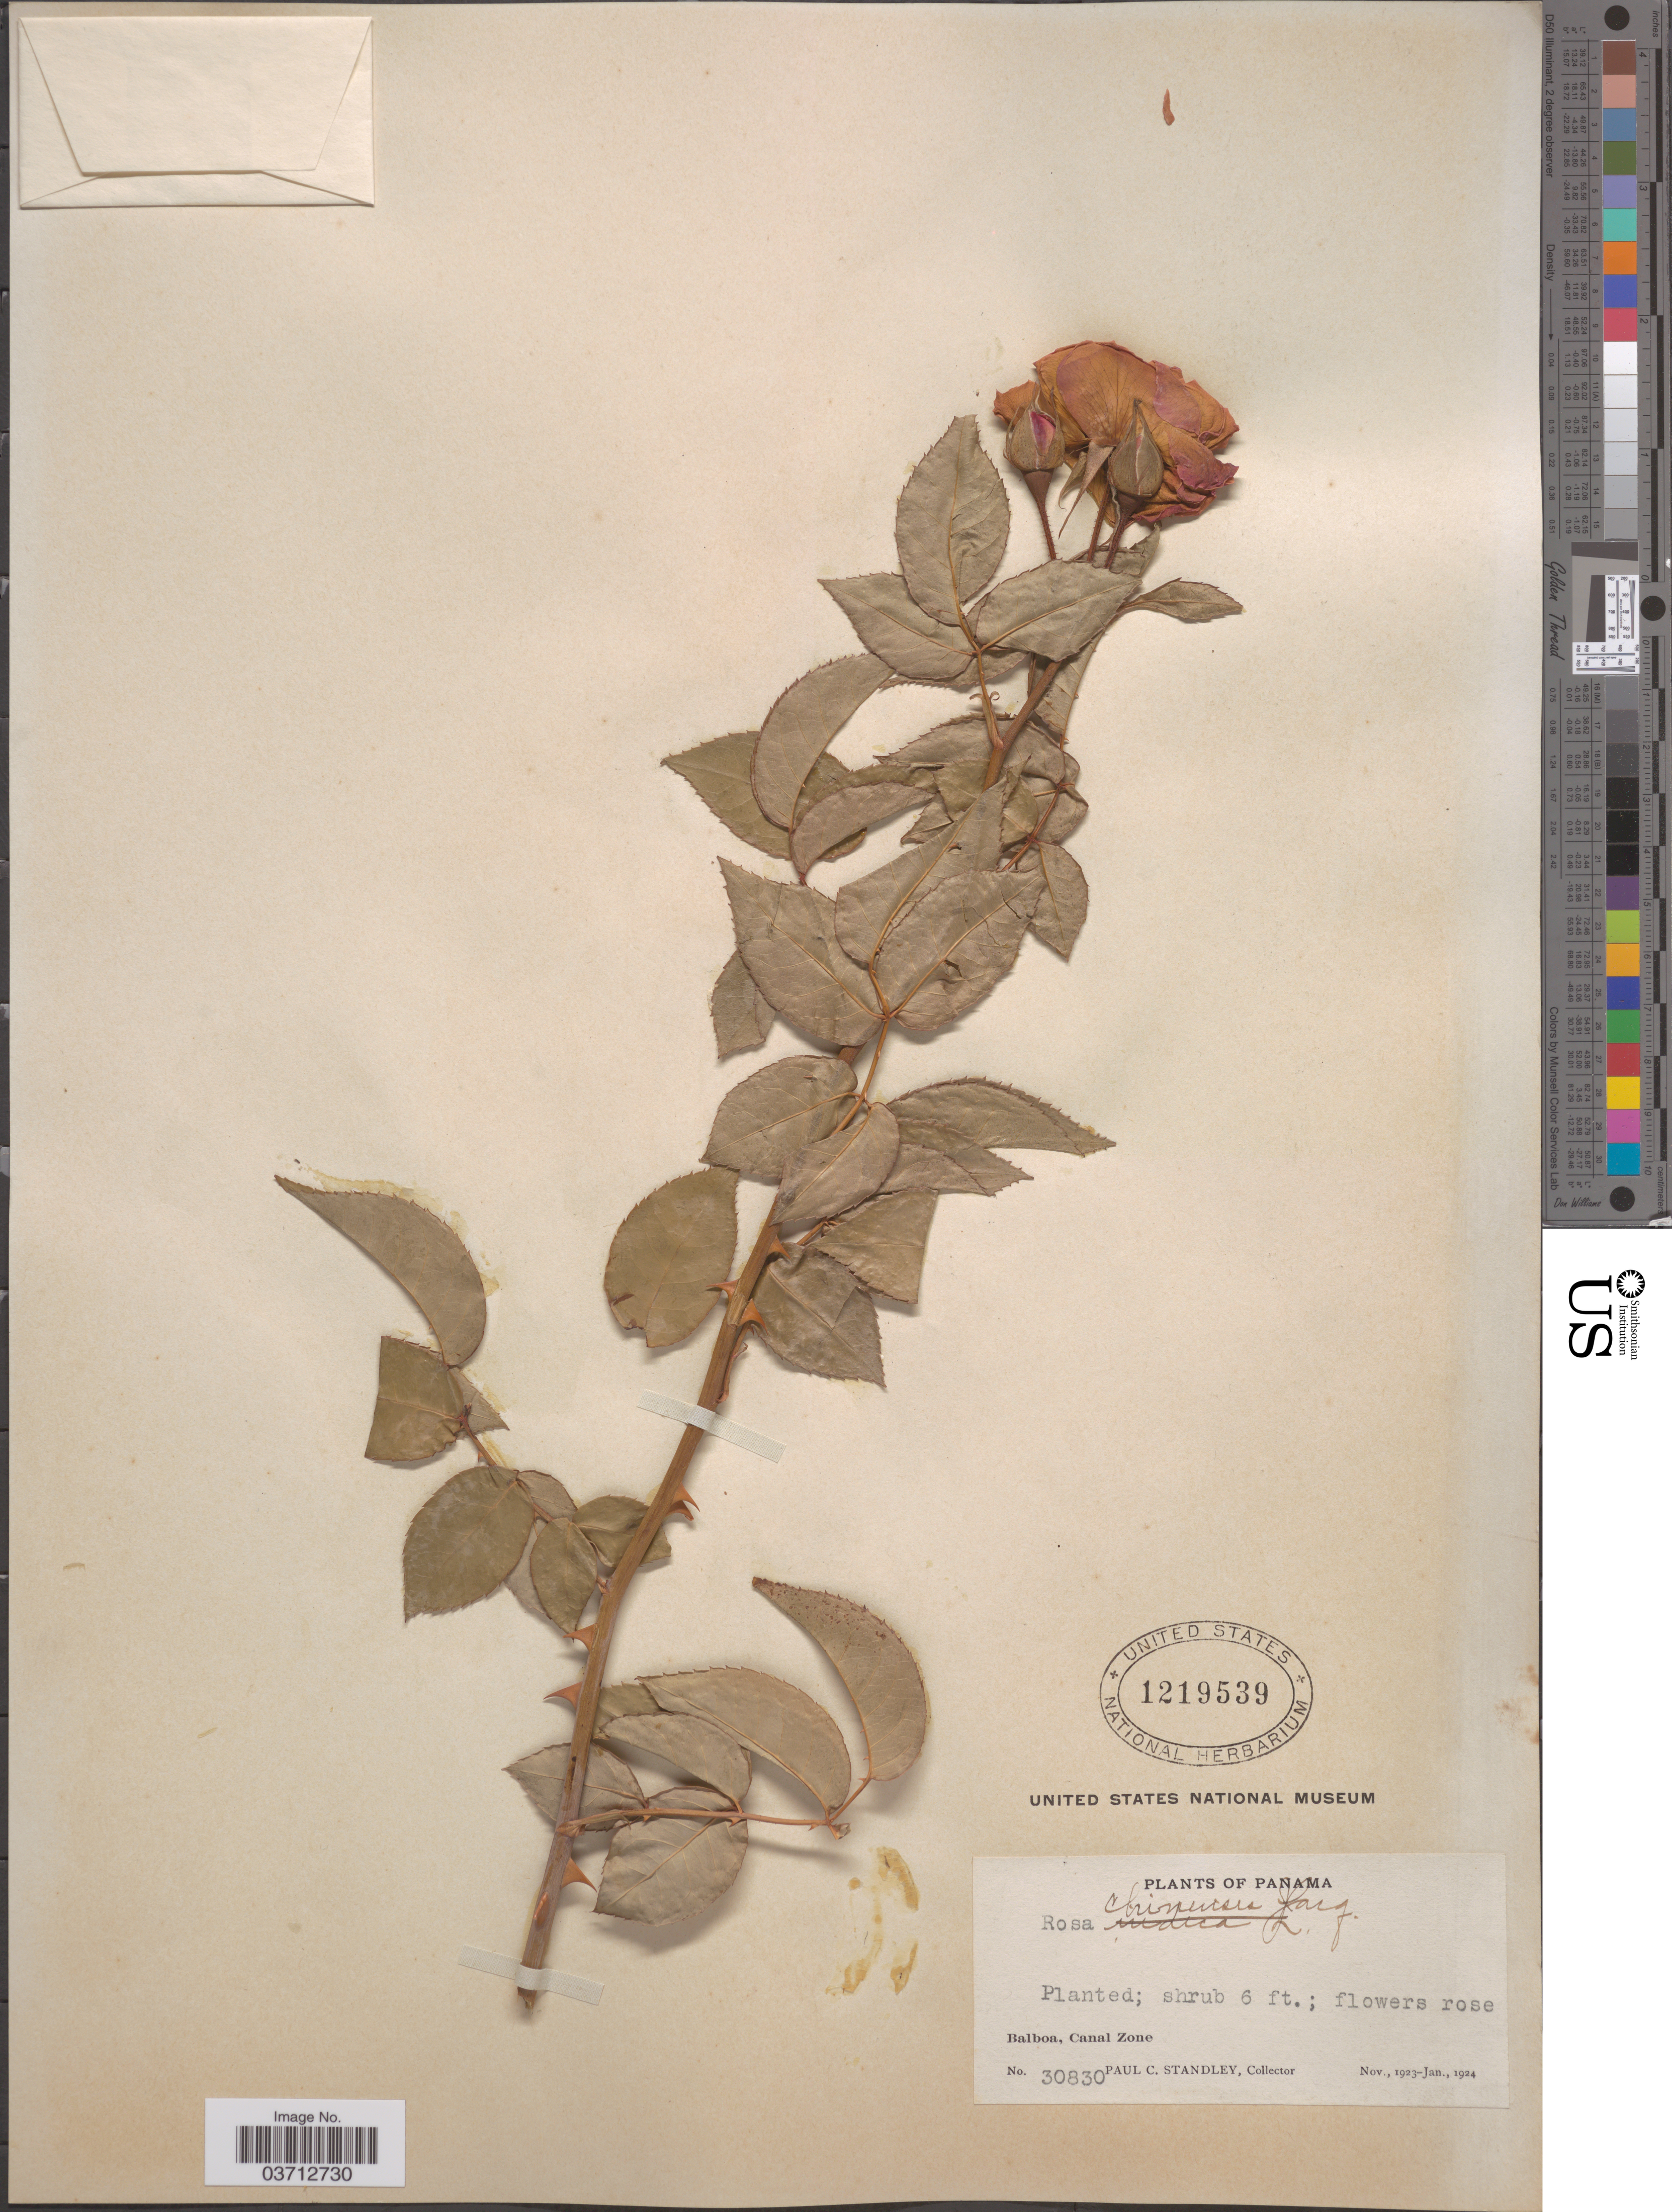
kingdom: Plantae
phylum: Tracheophyta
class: Magnoliopsida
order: Rosales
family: Rosaceae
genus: Rosa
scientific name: Rosa chinensis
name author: Jacq.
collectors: P. C. Standley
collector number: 30830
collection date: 1923-11/1924-01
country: Panama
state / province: Colón / Panamá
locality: Balboa, Canal Zone.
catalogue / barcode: US 1219539